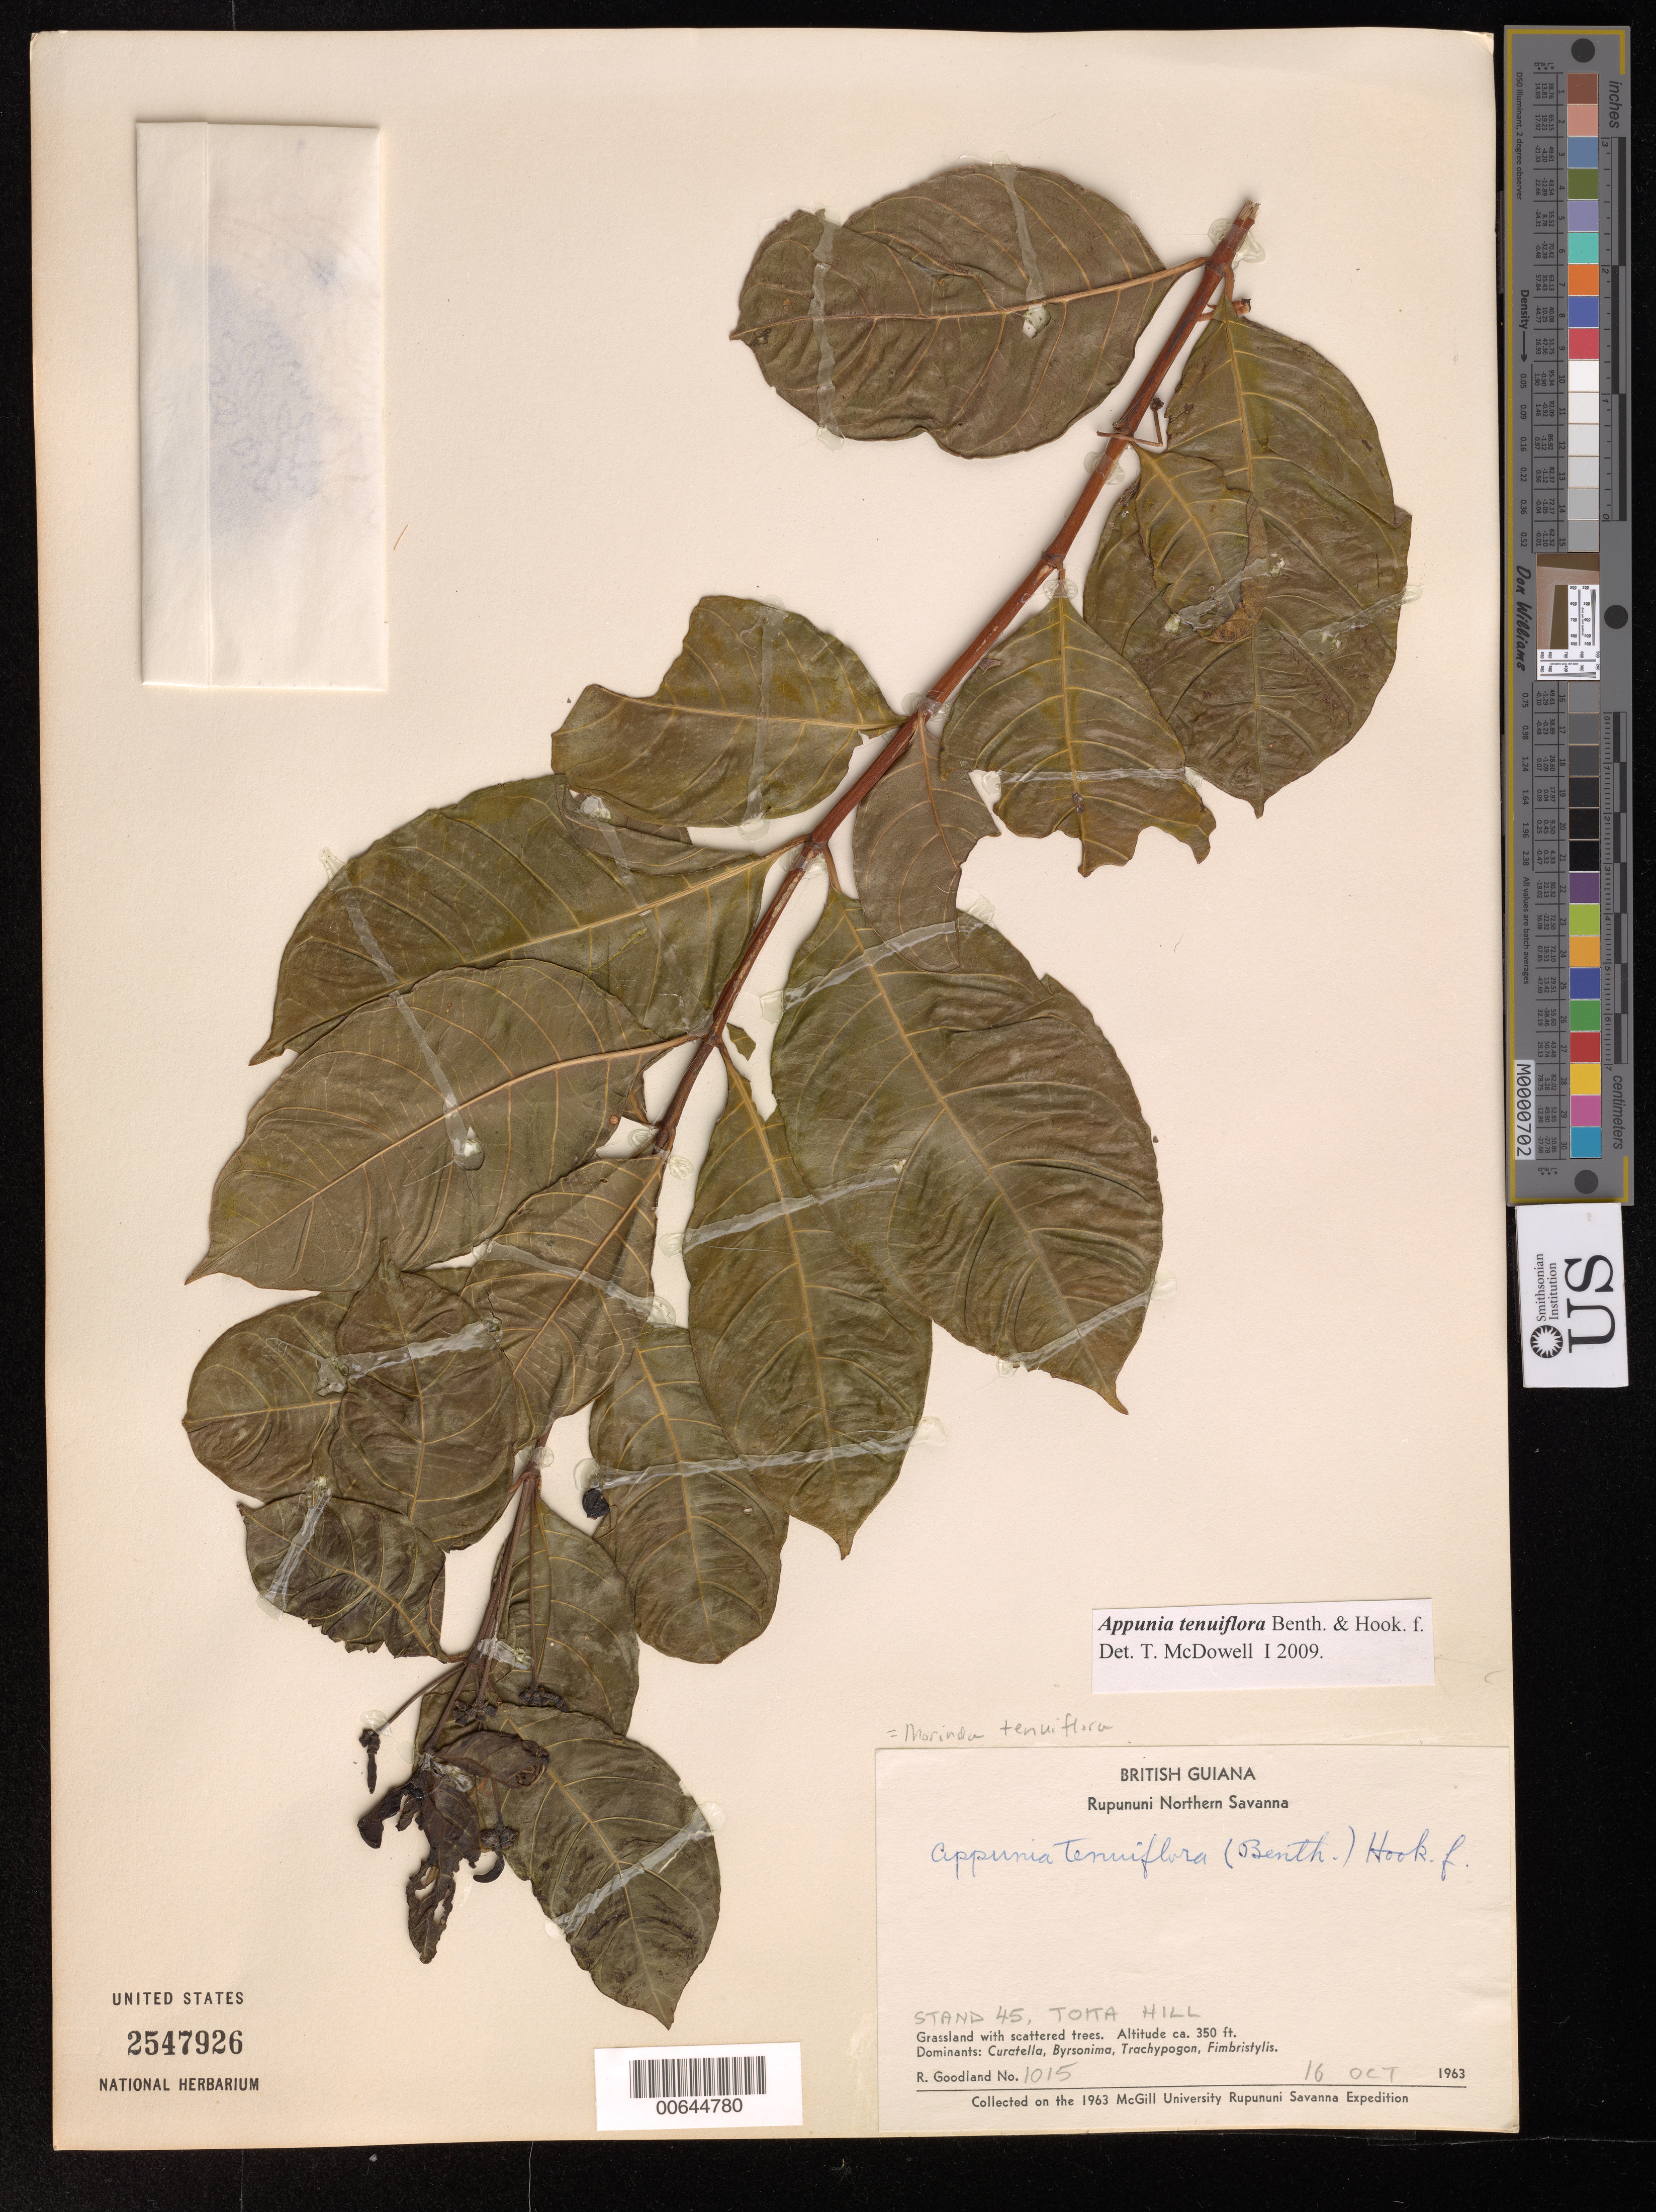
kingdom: Plantae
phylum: Tracheophyta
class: Magnoliopsida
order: Gentianales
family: Rubiaceae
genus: Appunia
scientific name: Appunia tenuiflora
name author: (Benth.) Hook. f. ex B.D. Jacks.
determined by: McDowell, T.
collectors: R. Goodland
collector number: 1015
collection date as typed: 16-Oct-63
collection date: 1963-10-16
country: Guyana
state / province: U. Takutu-U. Essequibo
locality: Rupununi Northern Savanna, Toka Hill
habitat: Grassland with scattered trees. Dominants: Curatella, Byrsonima, Trachypogon, Fimbristylis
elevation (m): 107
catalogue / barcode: US 2547926